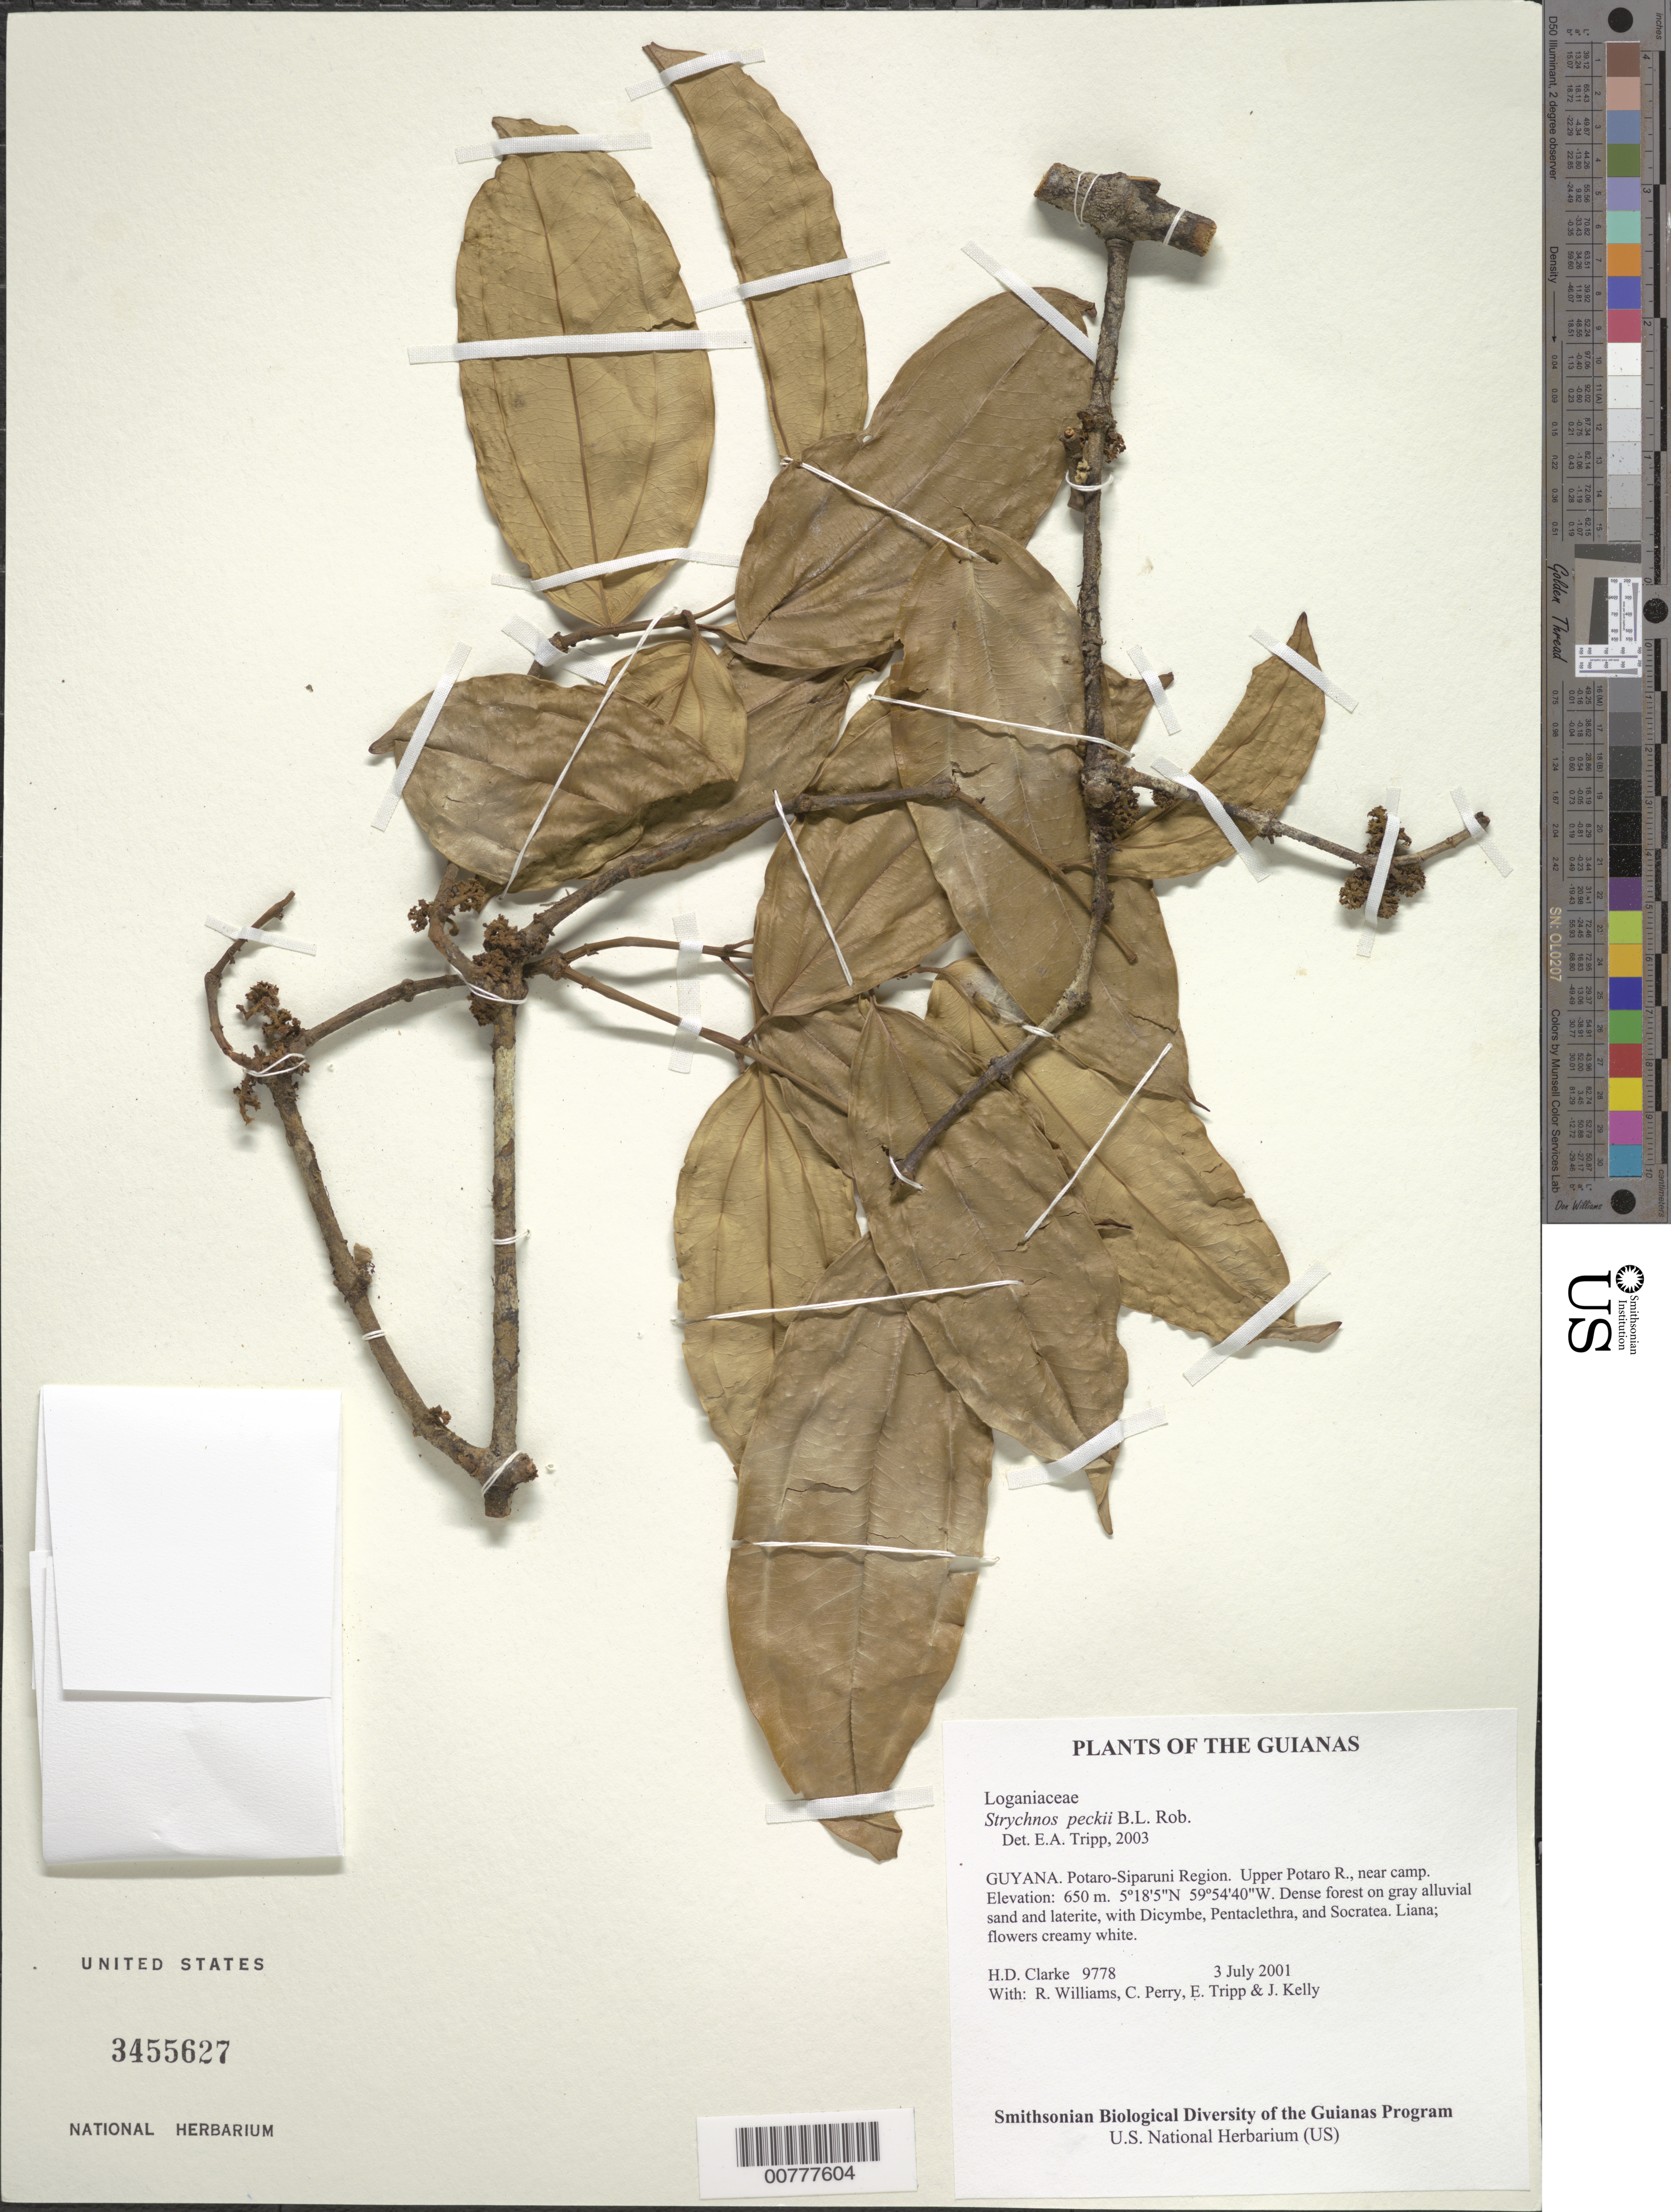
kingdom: Plantae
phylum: Tracheophyta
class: Magnoliopsida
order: Gentianales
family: Loganiaceae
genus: Strychnos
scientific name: Strychnos peckii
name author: B.L. Rob.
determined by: Tripp, Erin A.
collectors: H. D. Clarke, R. Williams, C. Perry, E. Tripp & J. Kelly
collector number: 9778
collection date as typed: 3 July 2001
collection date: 2001-07-03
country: Guyana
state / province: Potaro-Siparuni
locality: Upper Potaro R., near camp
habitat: Dense forest on gray alluvial sand and laterite, with Dicymbe, Pentaclethra, and Socratea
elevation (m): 650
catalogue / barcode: US 3455627